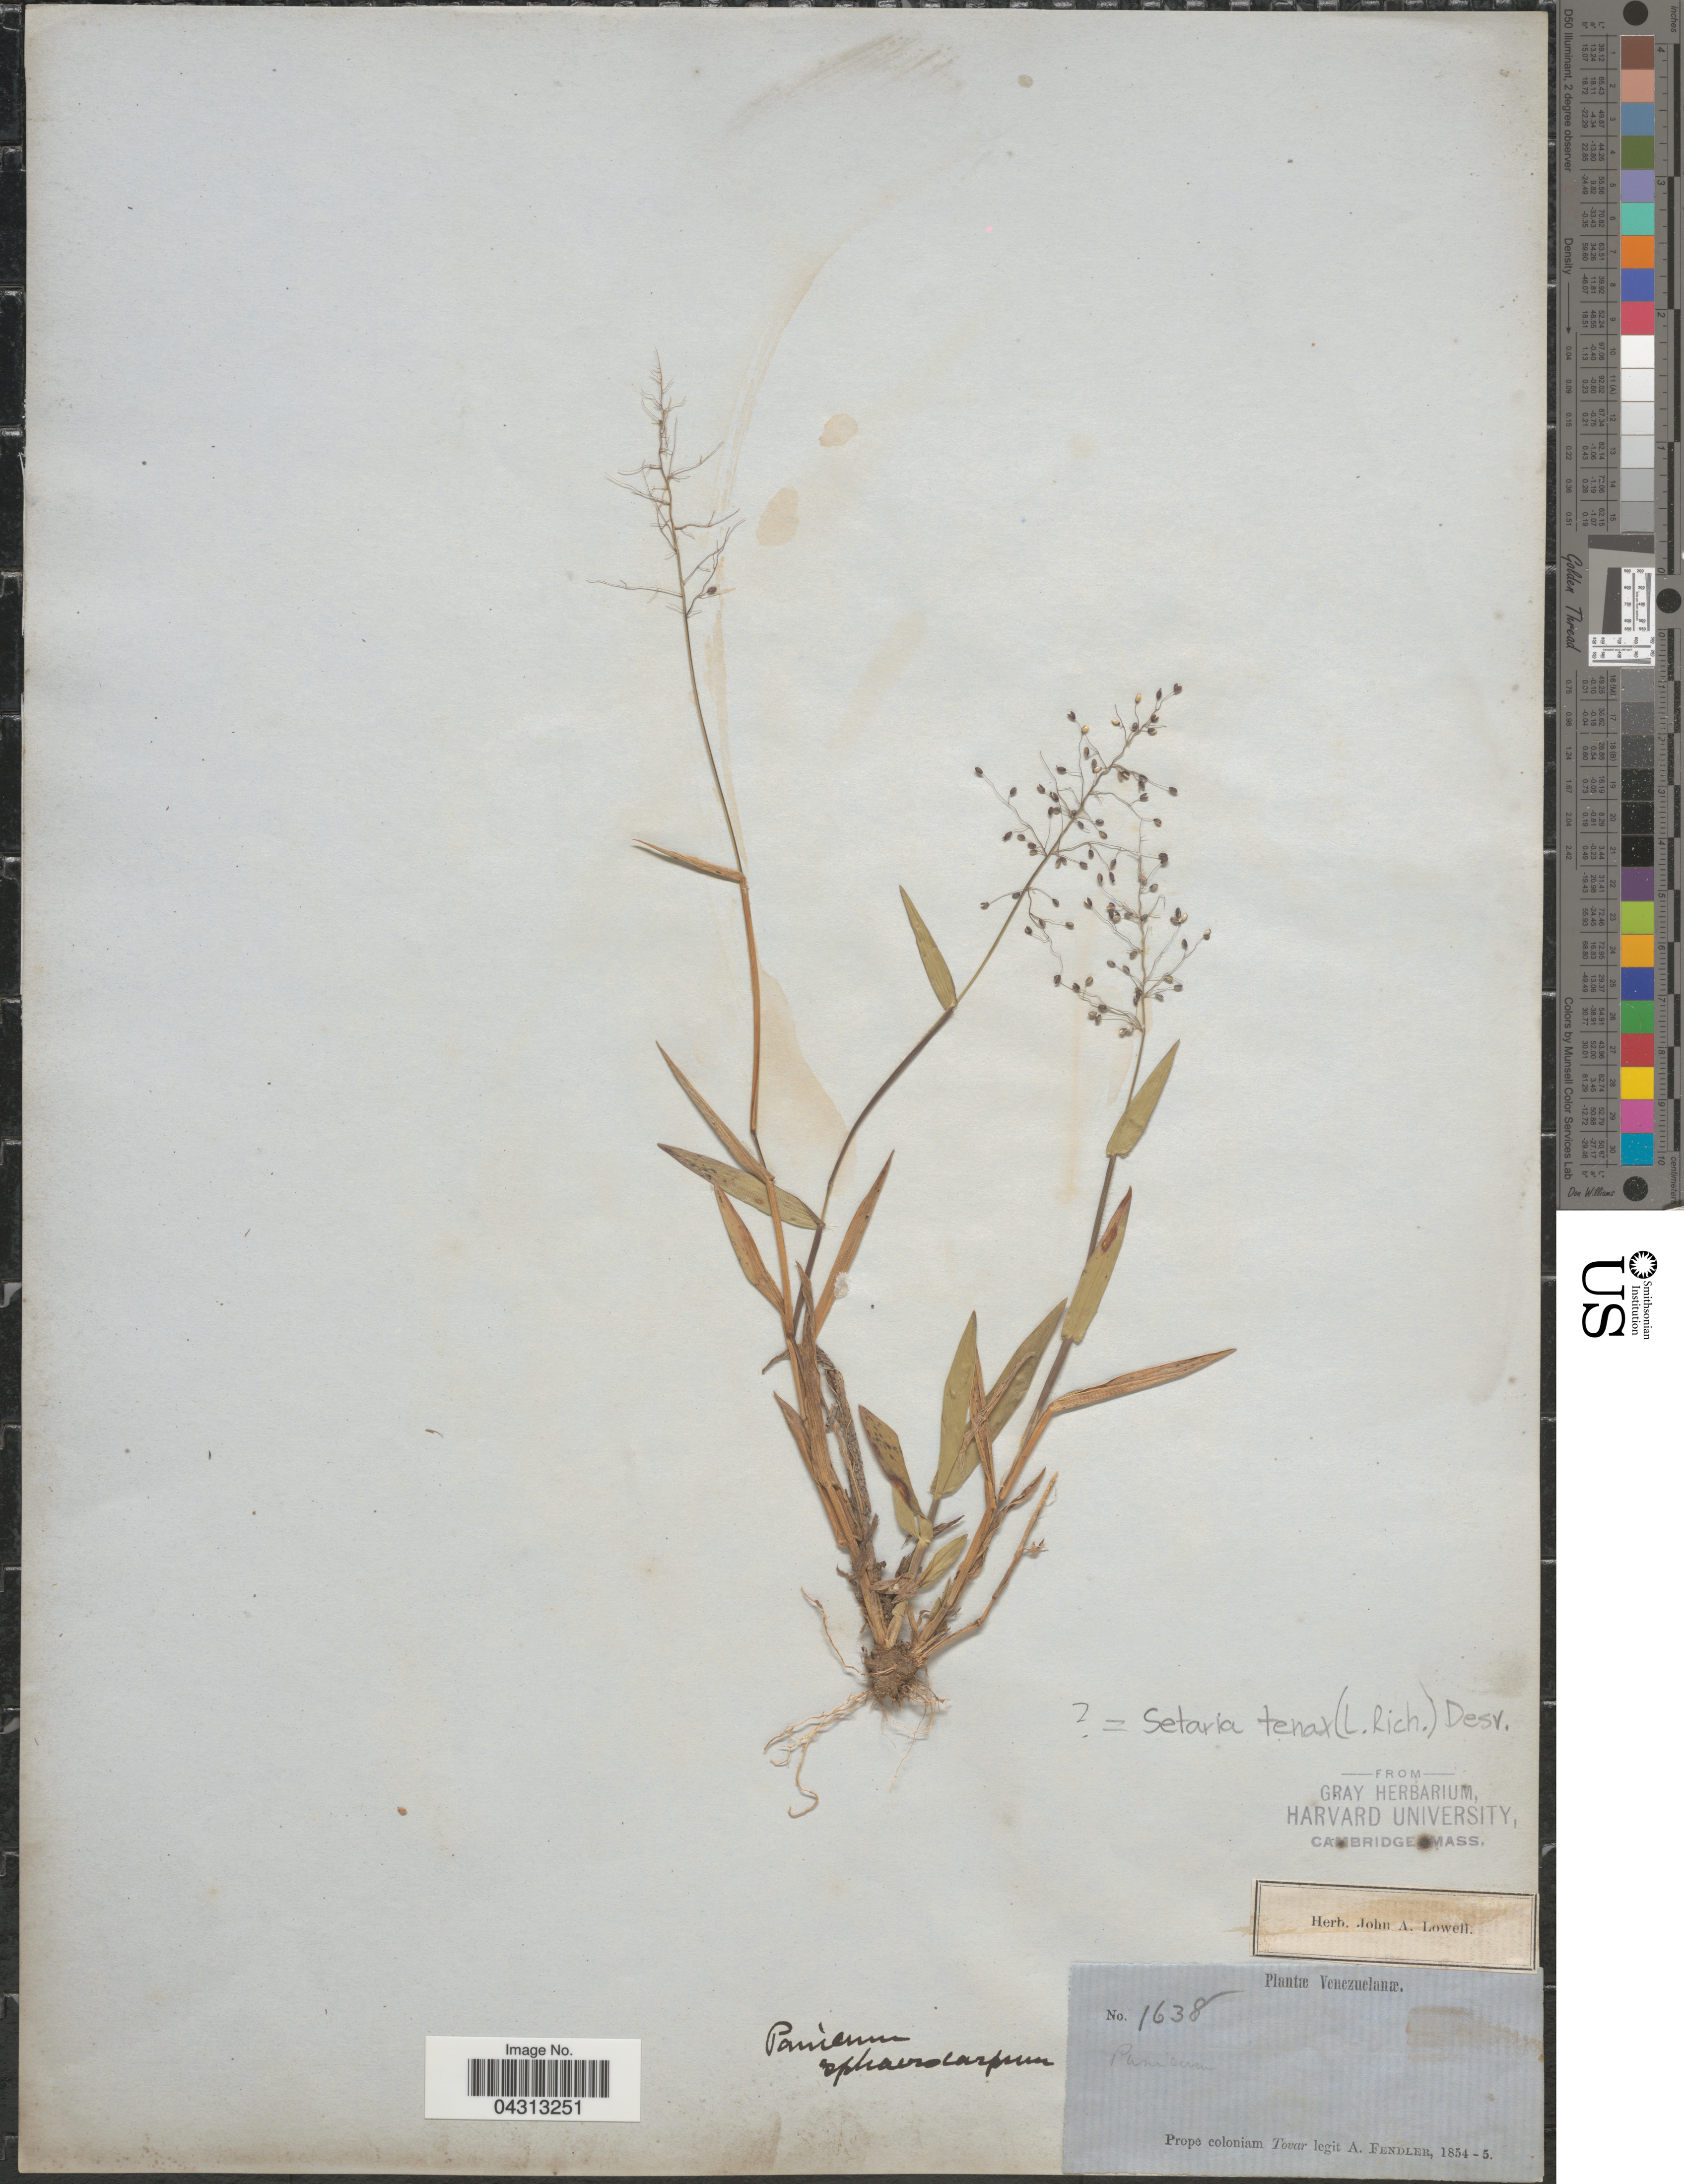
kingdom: Plantae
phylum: Tracheophyta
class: Liliopsida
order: Poales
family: Poaceae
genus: Dichanthelium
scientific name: Dichanthelium sphaerocarpon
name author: (Elliott) Gould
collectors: A. Fendler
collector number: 1638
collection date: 1854/1855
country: Venezuela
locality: Prope coloniam Tovar.